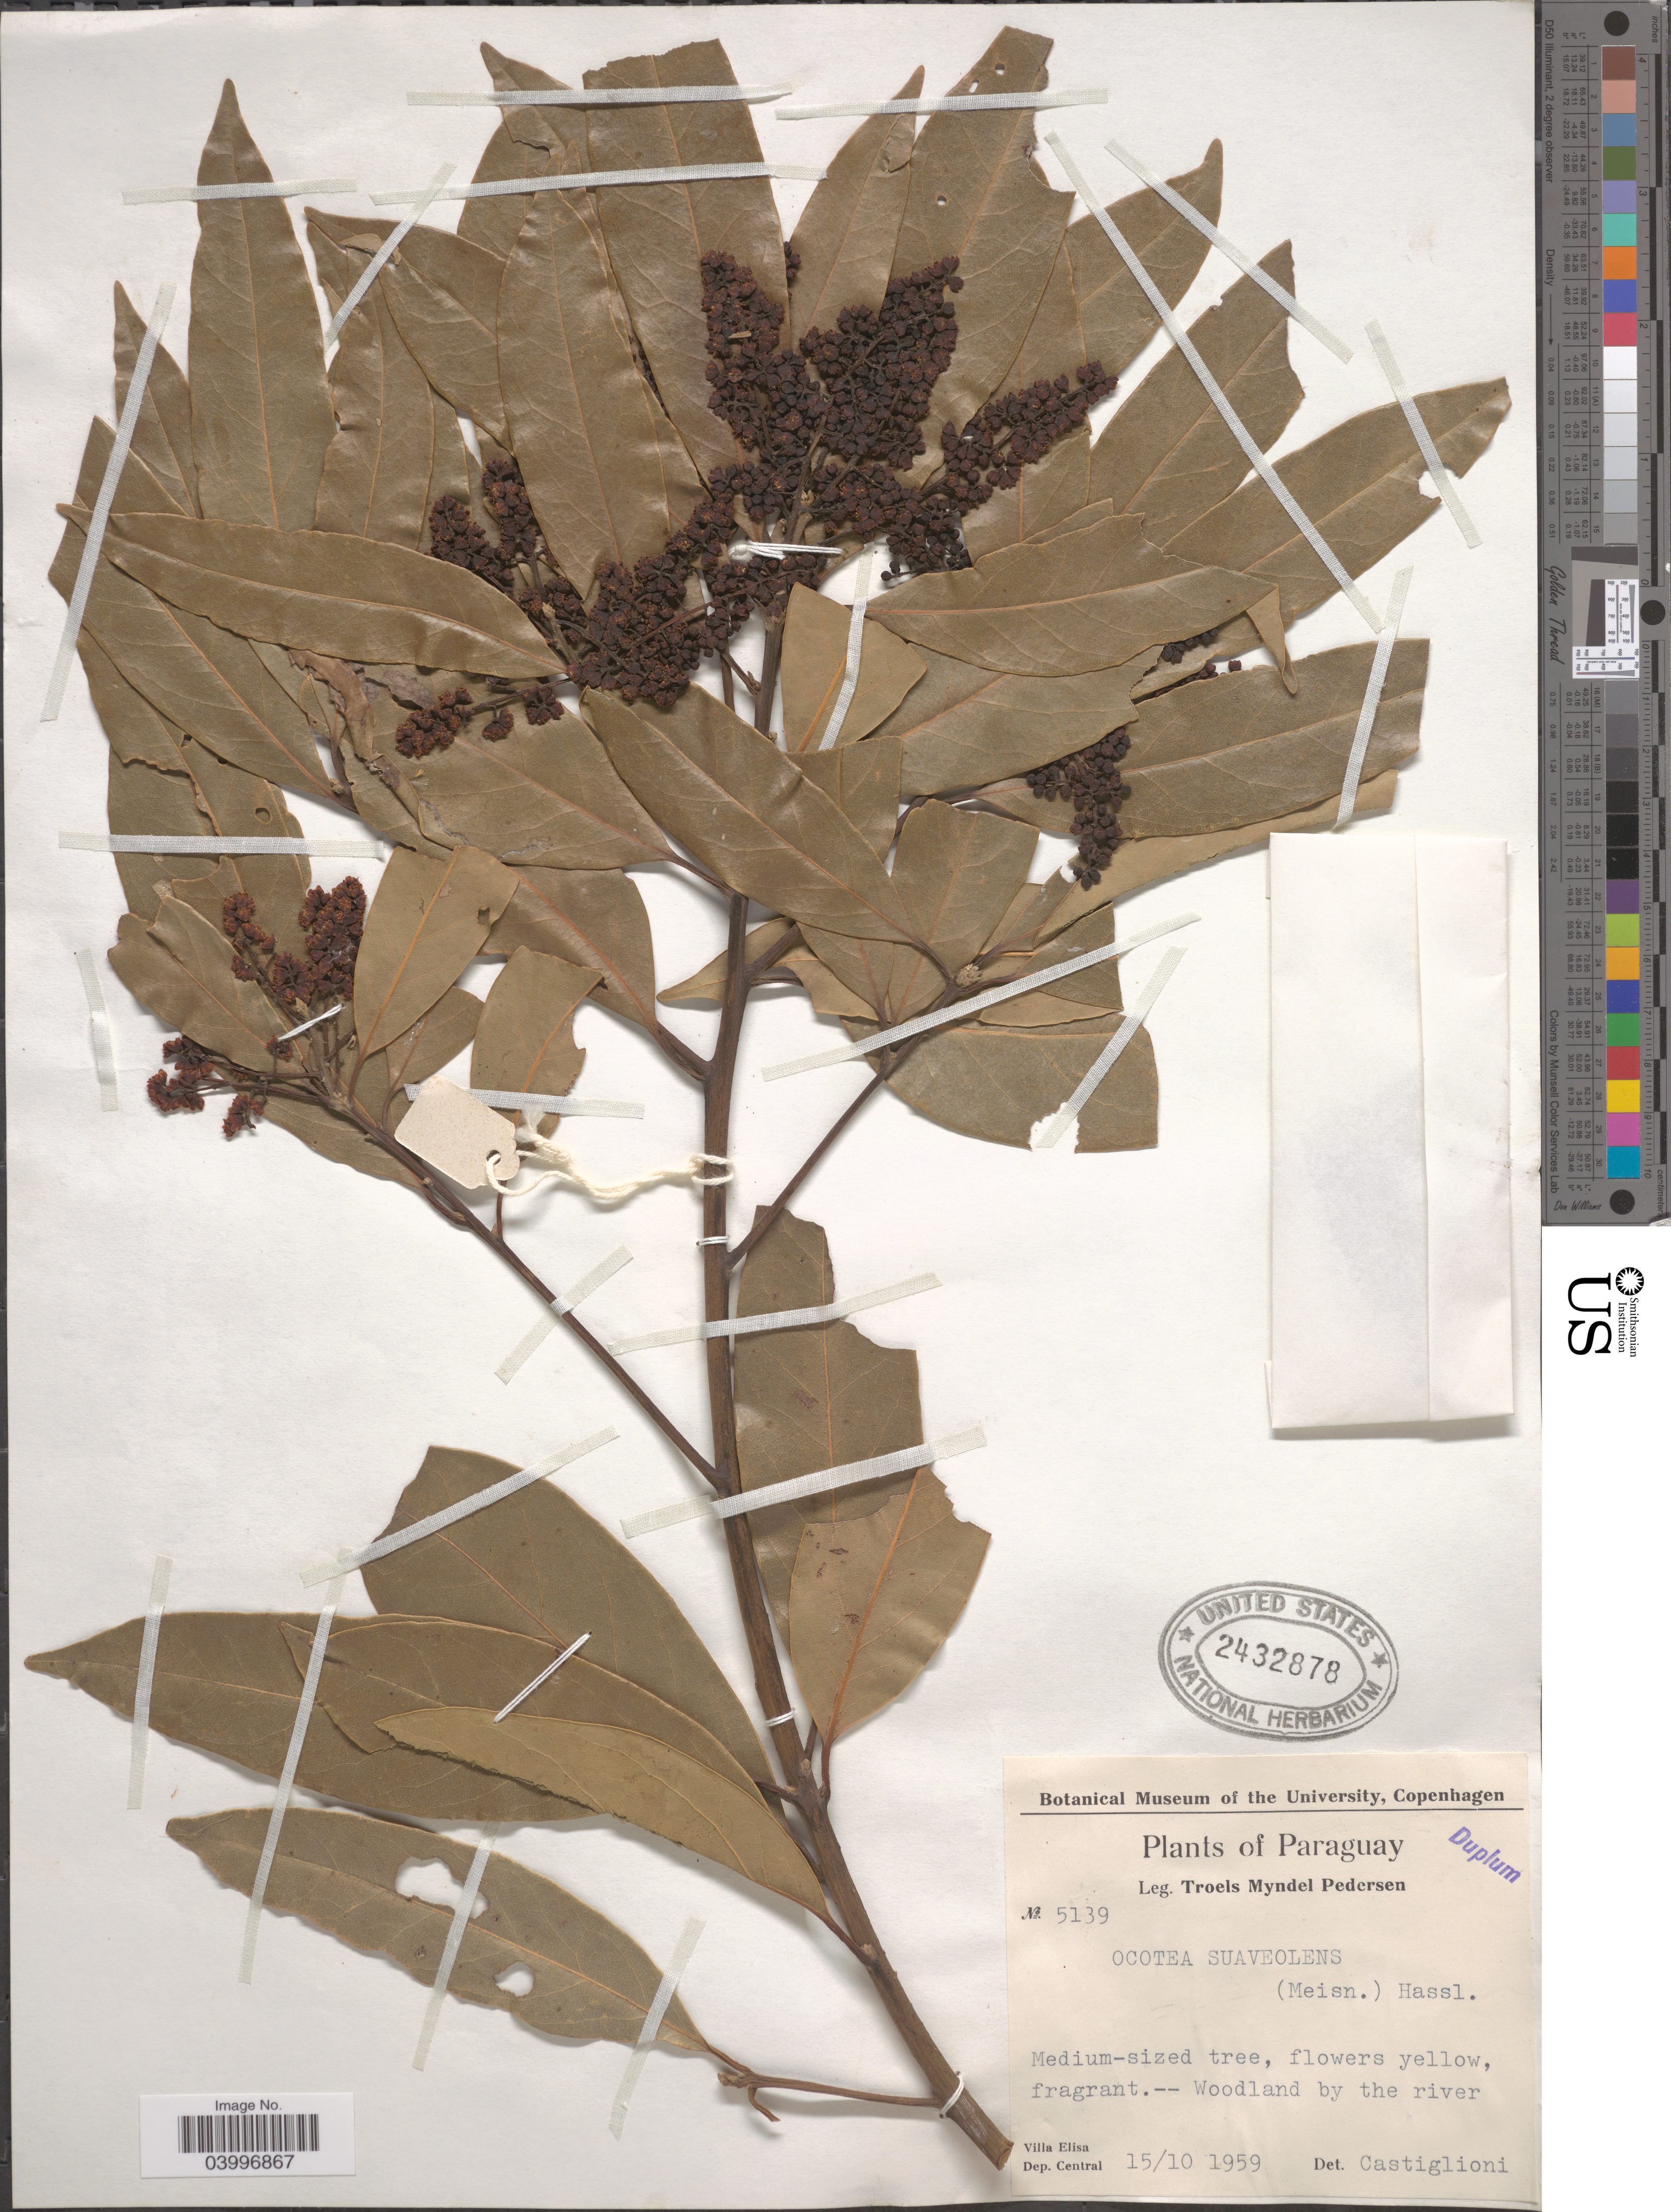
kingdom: Plantae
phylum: Tracheophyta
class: Magnoliopsida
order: Laurales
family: Lauraceae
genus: Ocotea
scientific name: Ocotea suaveolens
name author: (Meisn.) Benth. & Hook. f. ex Hieron.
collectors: T. Pederson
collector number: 5139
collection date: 1959-10-15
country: Paraguay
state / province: Central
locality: Villa Elisa. Dep. Central.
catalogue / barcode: US 2432878